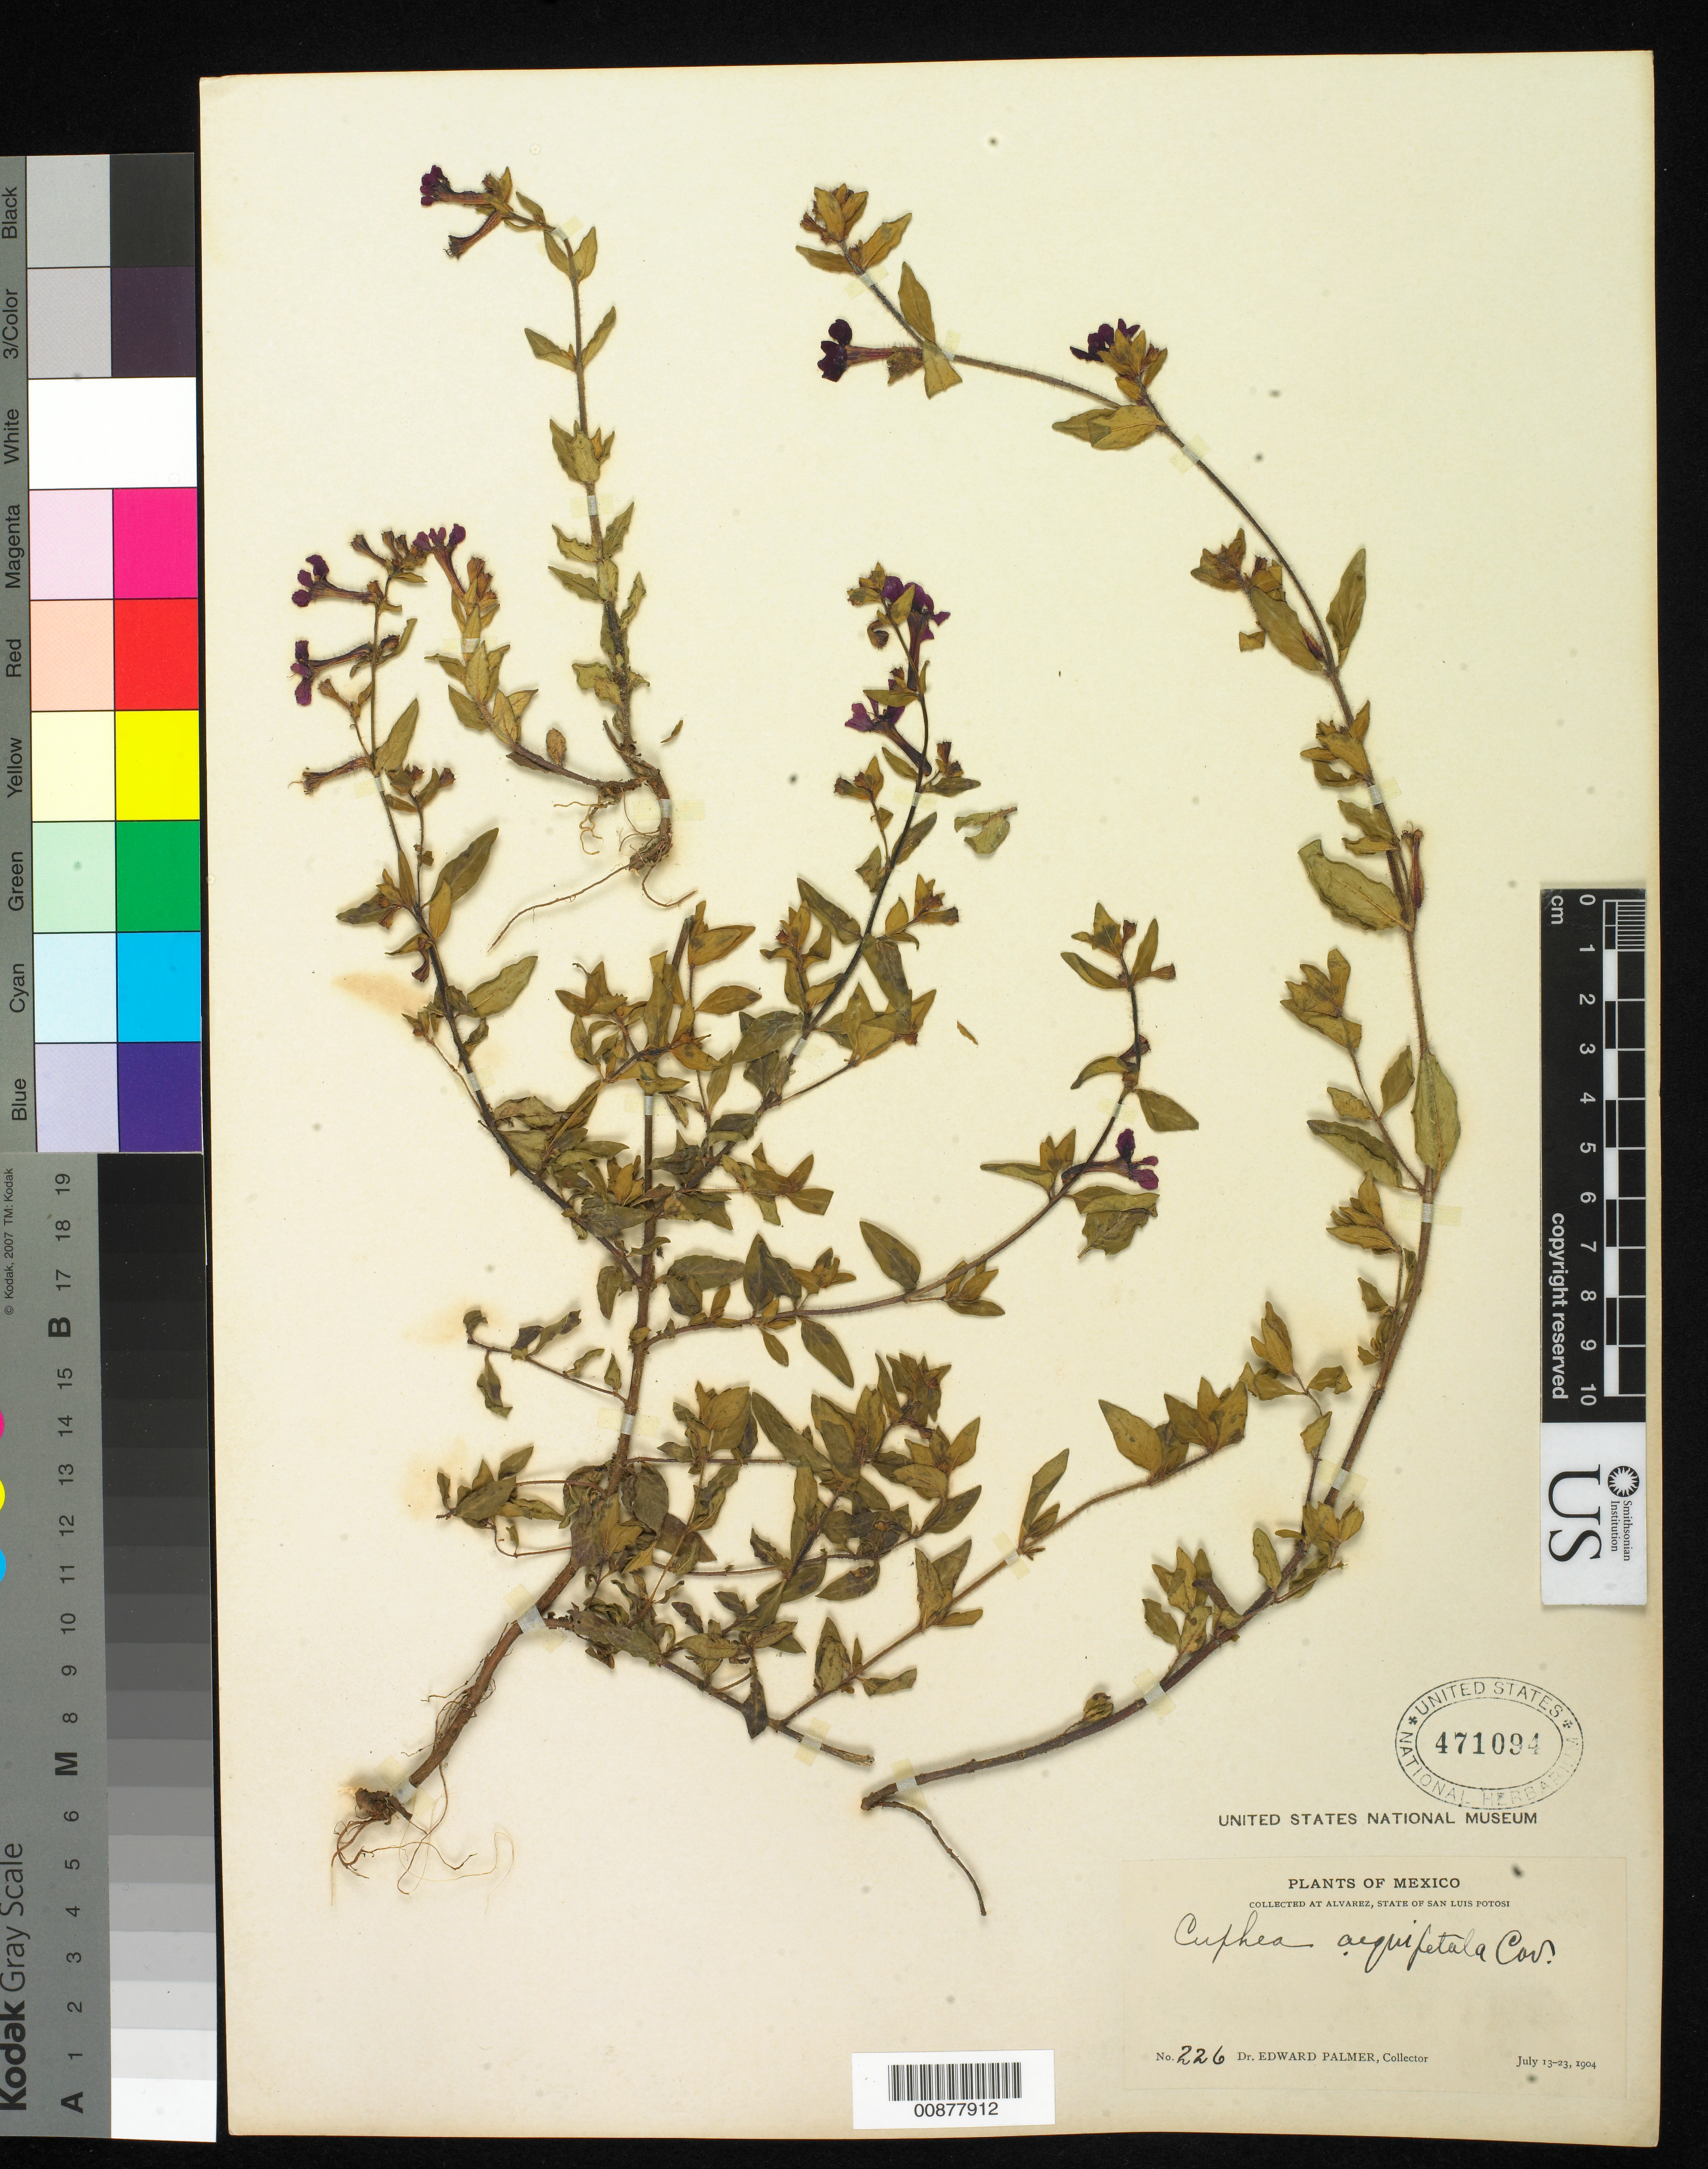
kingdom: Plantae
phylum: Tracheophyta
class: Magnoliopsida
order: Myrtales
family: Lythraceae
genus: Cuphea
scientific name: Cuphea aequipetala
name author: Cav.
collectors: E. Palmer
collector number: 226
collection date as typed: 13 Jul 1904 to 23 Jul 1904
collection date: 1904-07-13/1904-07-23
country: Mexico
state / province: San Luis Potosí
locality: Alvarez, San Luis Potosí.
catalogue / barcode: US 471094